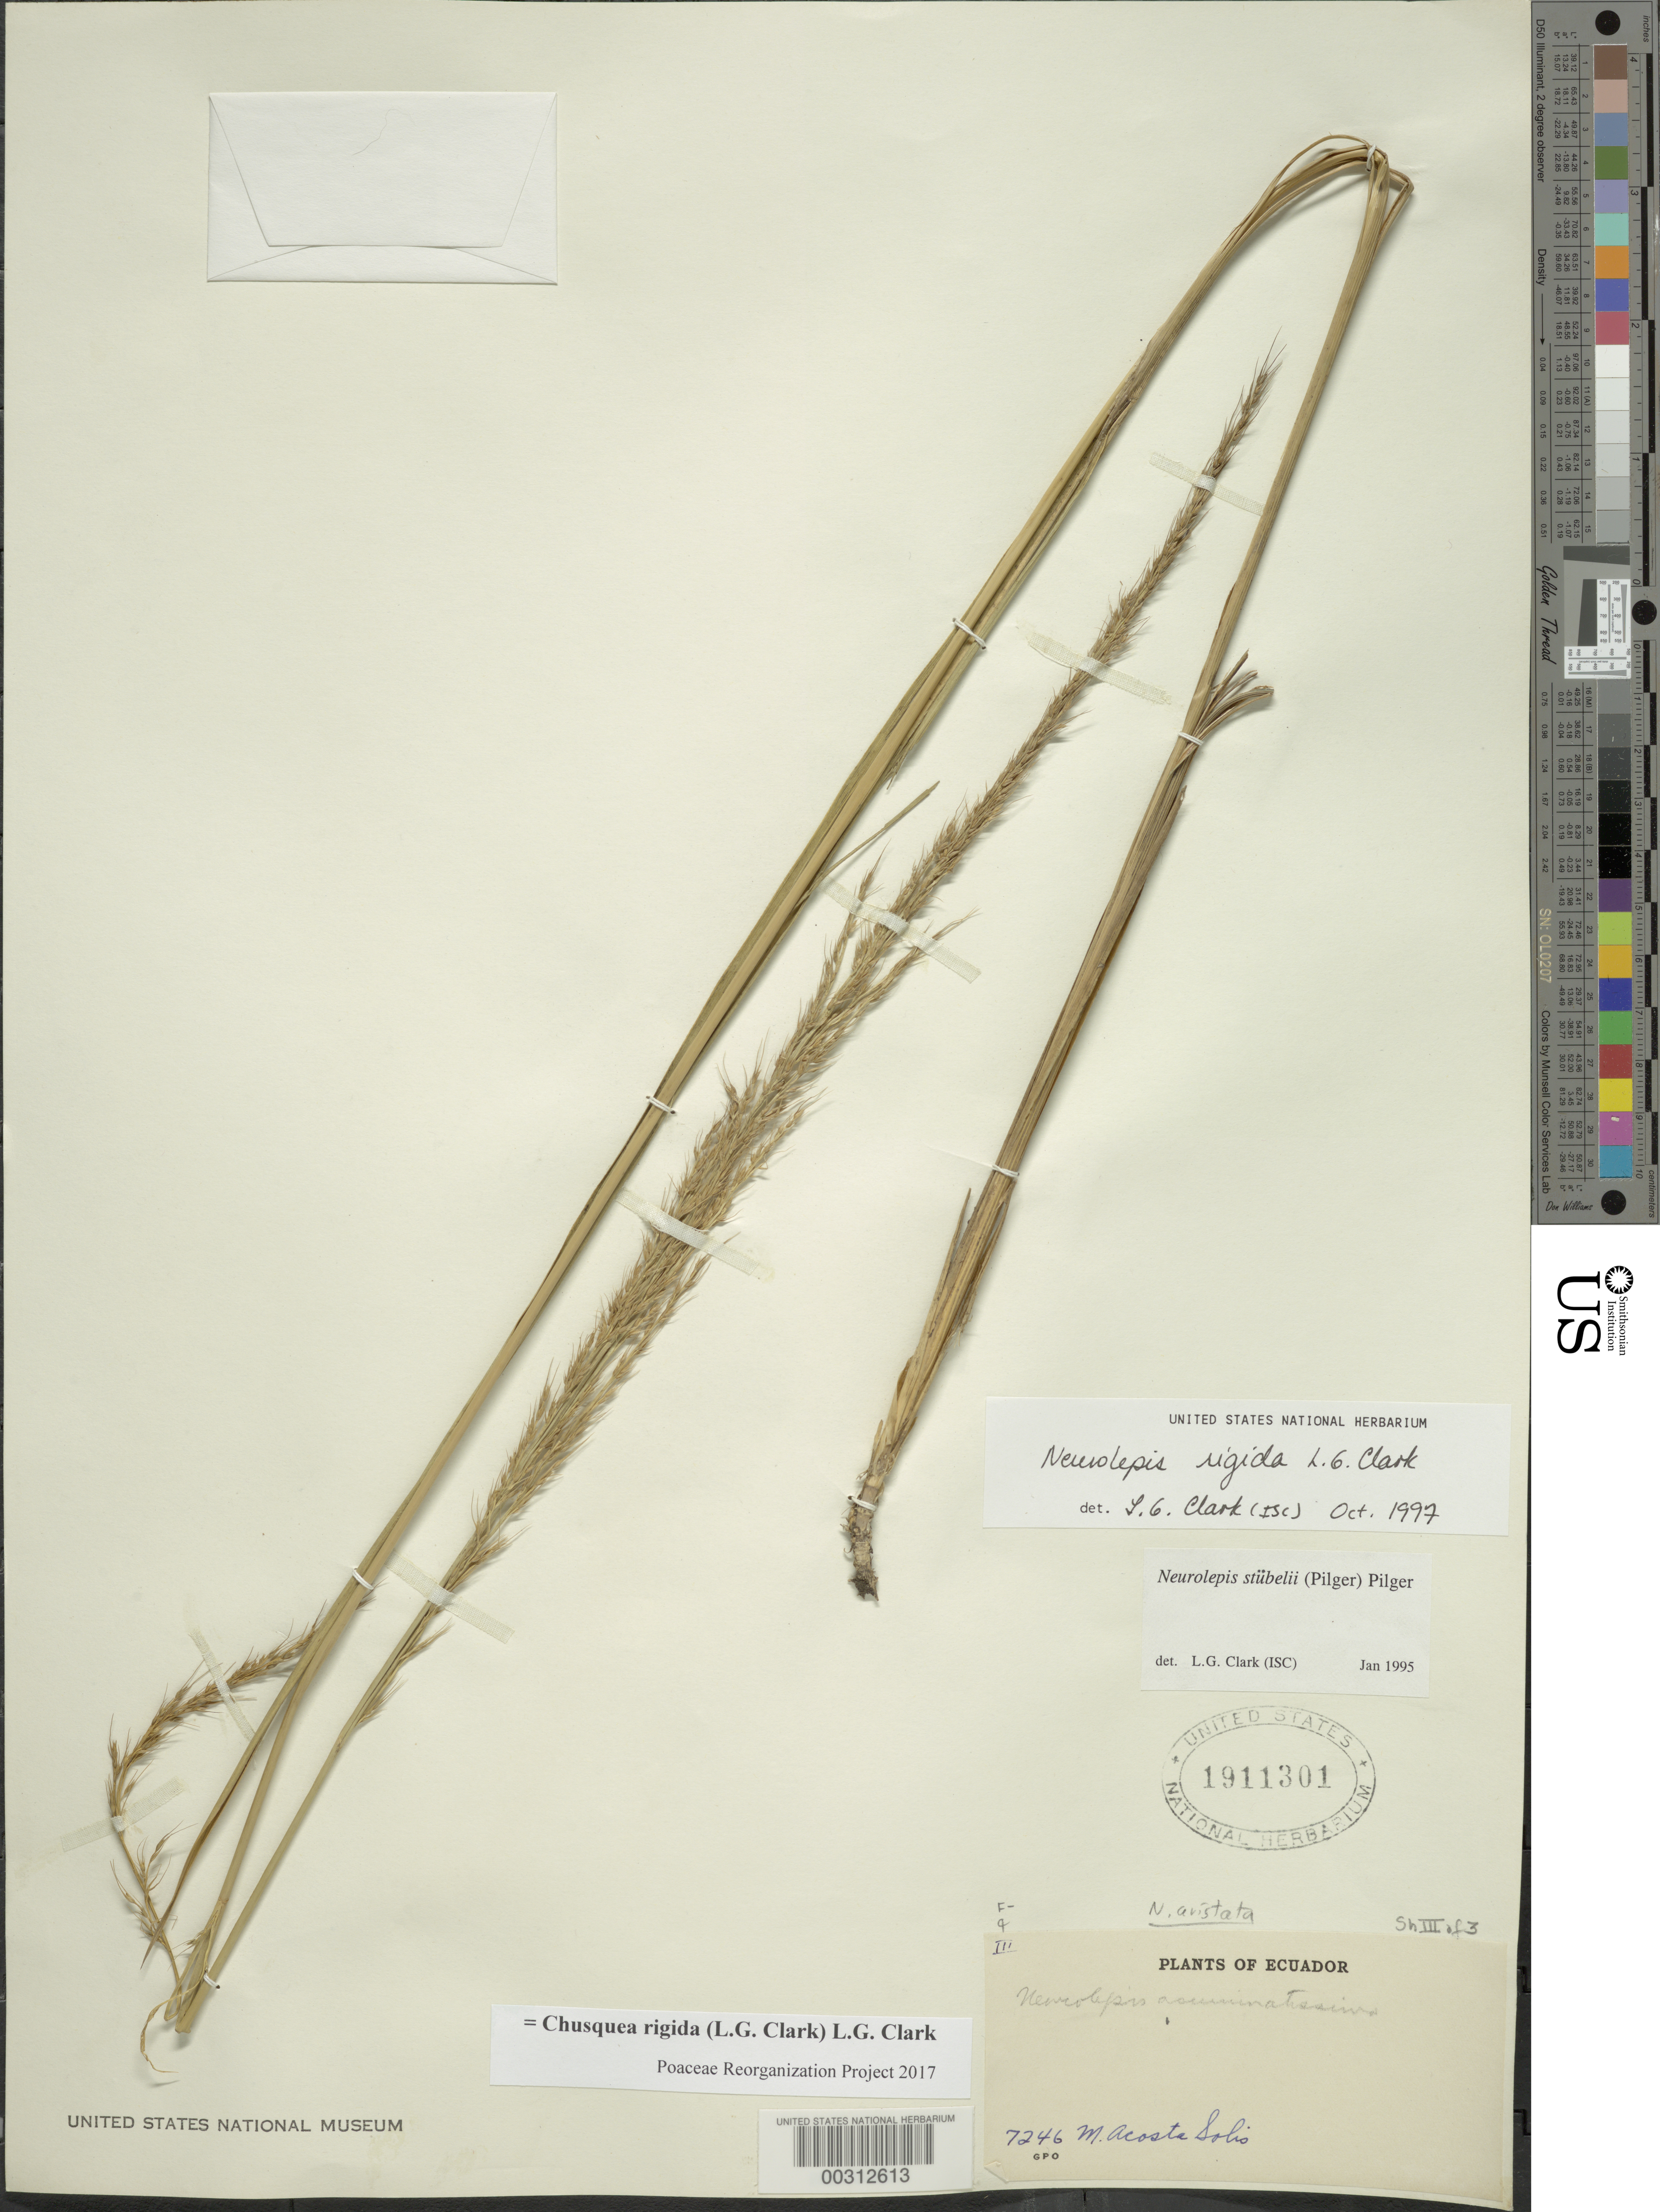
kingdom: Plantae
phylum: Tracheophyta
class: Liliopsida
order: Poales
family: Poaceae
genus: Chusquea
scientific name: Chusquea rigida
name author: (L.G. Clark) L.G. Clark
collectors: M. Acosta Solis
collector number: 7246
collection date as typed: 08 Feb 1944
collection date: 1944-02-08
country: Ecuador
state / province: Chimborazo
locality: El Placer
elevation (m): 3600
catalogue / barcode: US 1911301